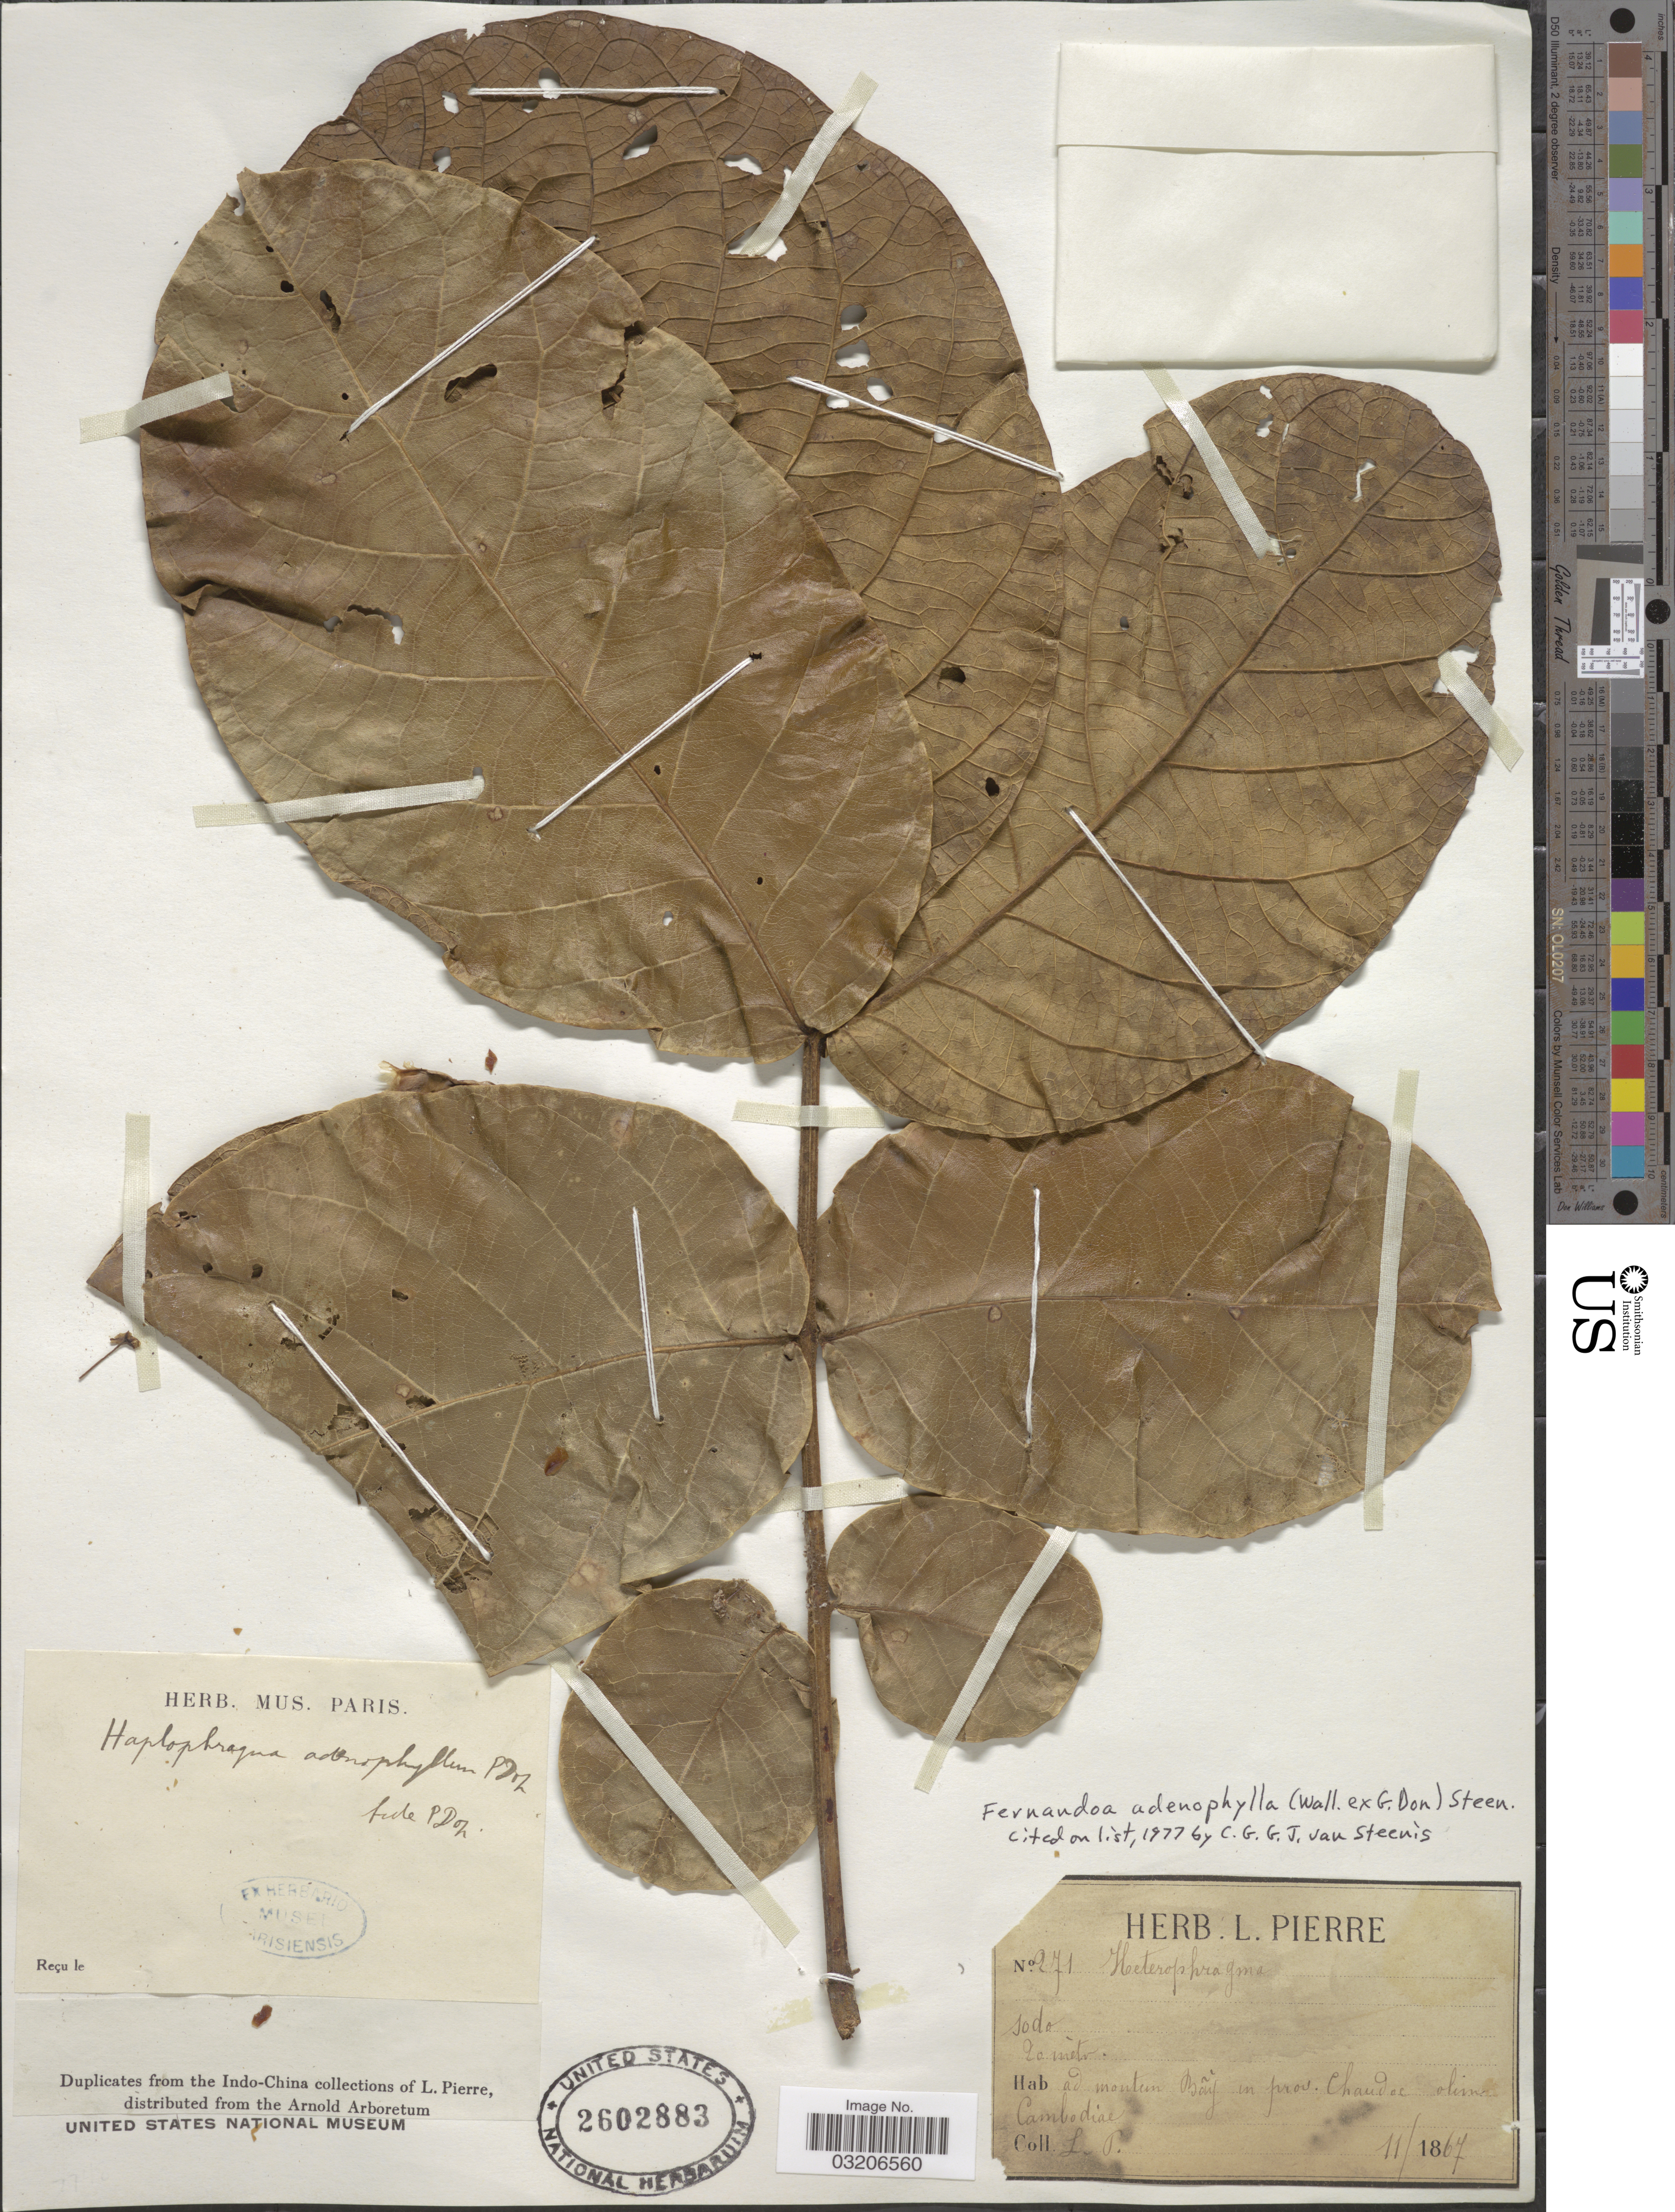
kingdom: Plantae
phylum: Tracheophyta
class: Magnoliopsida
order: Lamiales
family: Bignoniaceae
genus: Fernandoa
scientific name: Fernandoa adenophylla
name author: (Wall. ex G. Don) Steenis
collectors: L. Pierre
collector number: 271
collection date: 1867-11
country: Vietnam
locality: Ad montem Bãy in prov. Chaudoc olim Cambodiae.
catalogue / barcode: US 2602883